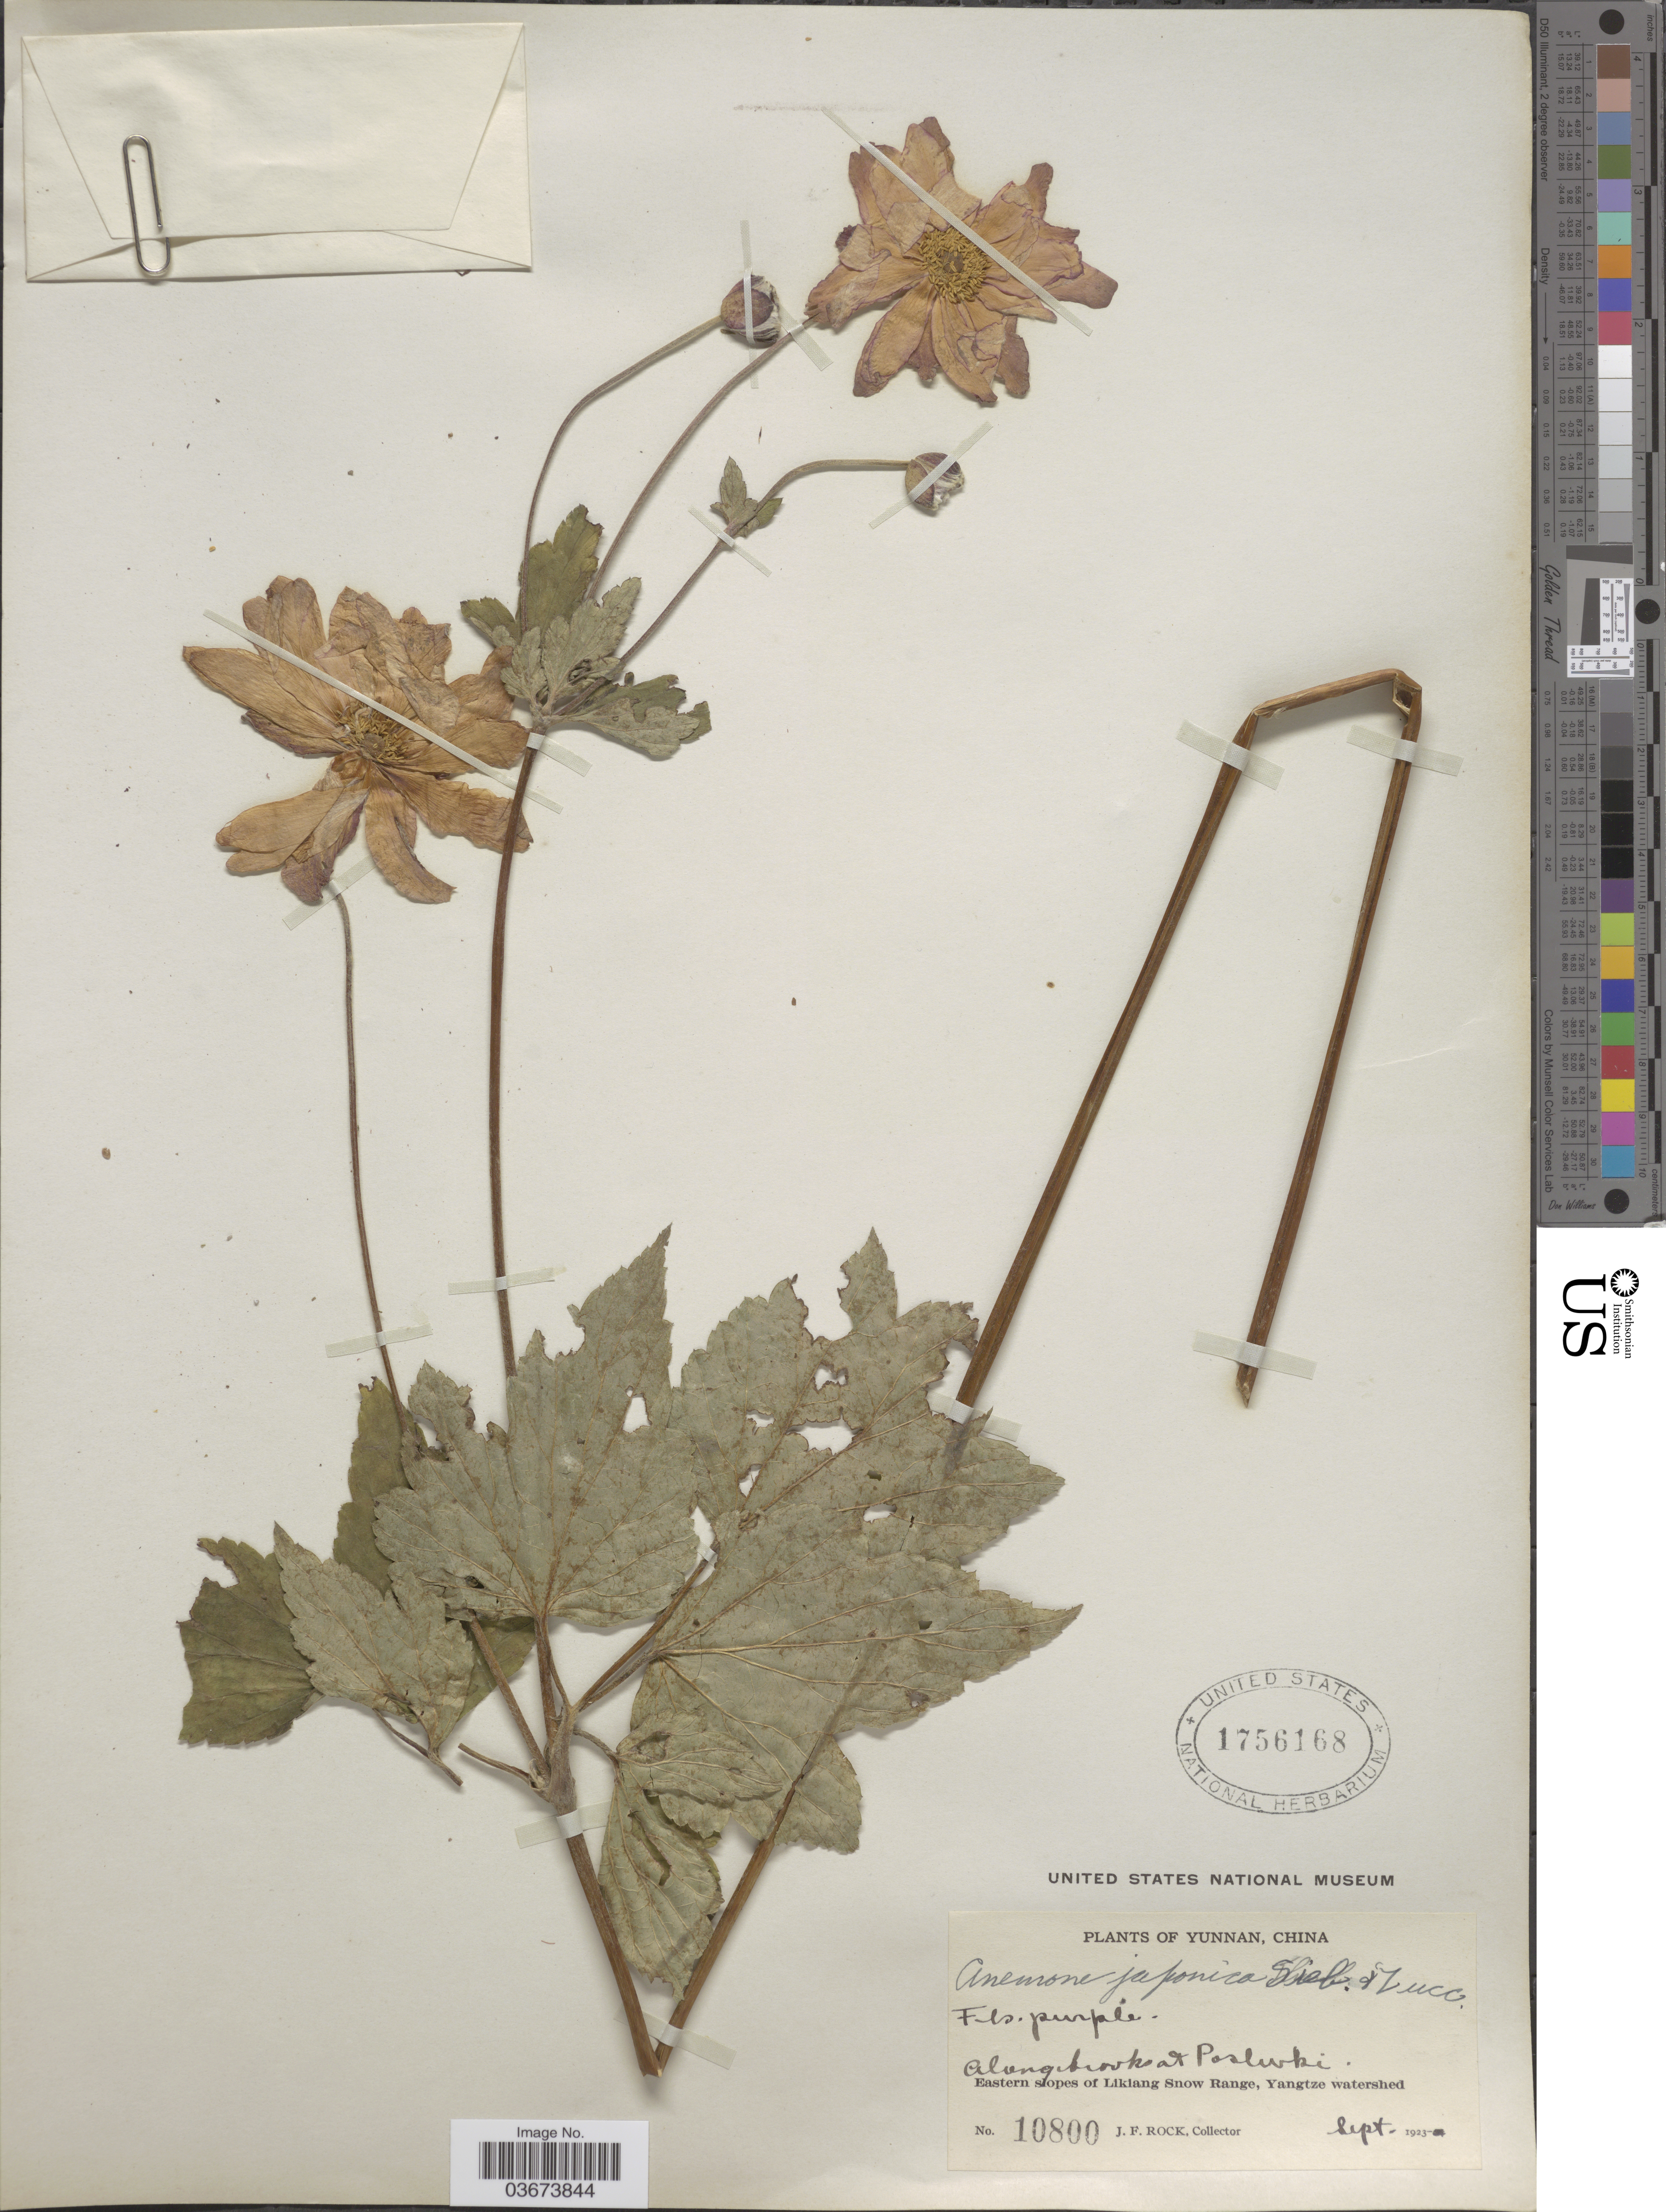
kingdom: Plantae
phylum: Tracheophyta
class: Magnoliopsida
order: Ranunculales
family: Ranunculaceae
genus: Anemone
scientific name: Anemone japonica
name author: Houtt.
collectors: J. Rock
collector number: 10800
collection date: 1923-09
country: China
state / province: Yunnan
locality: Along brooks at Paslwki. Eastern slopes of Likiang Snow Range, Yangtze watershed.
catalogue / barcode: US 1756168